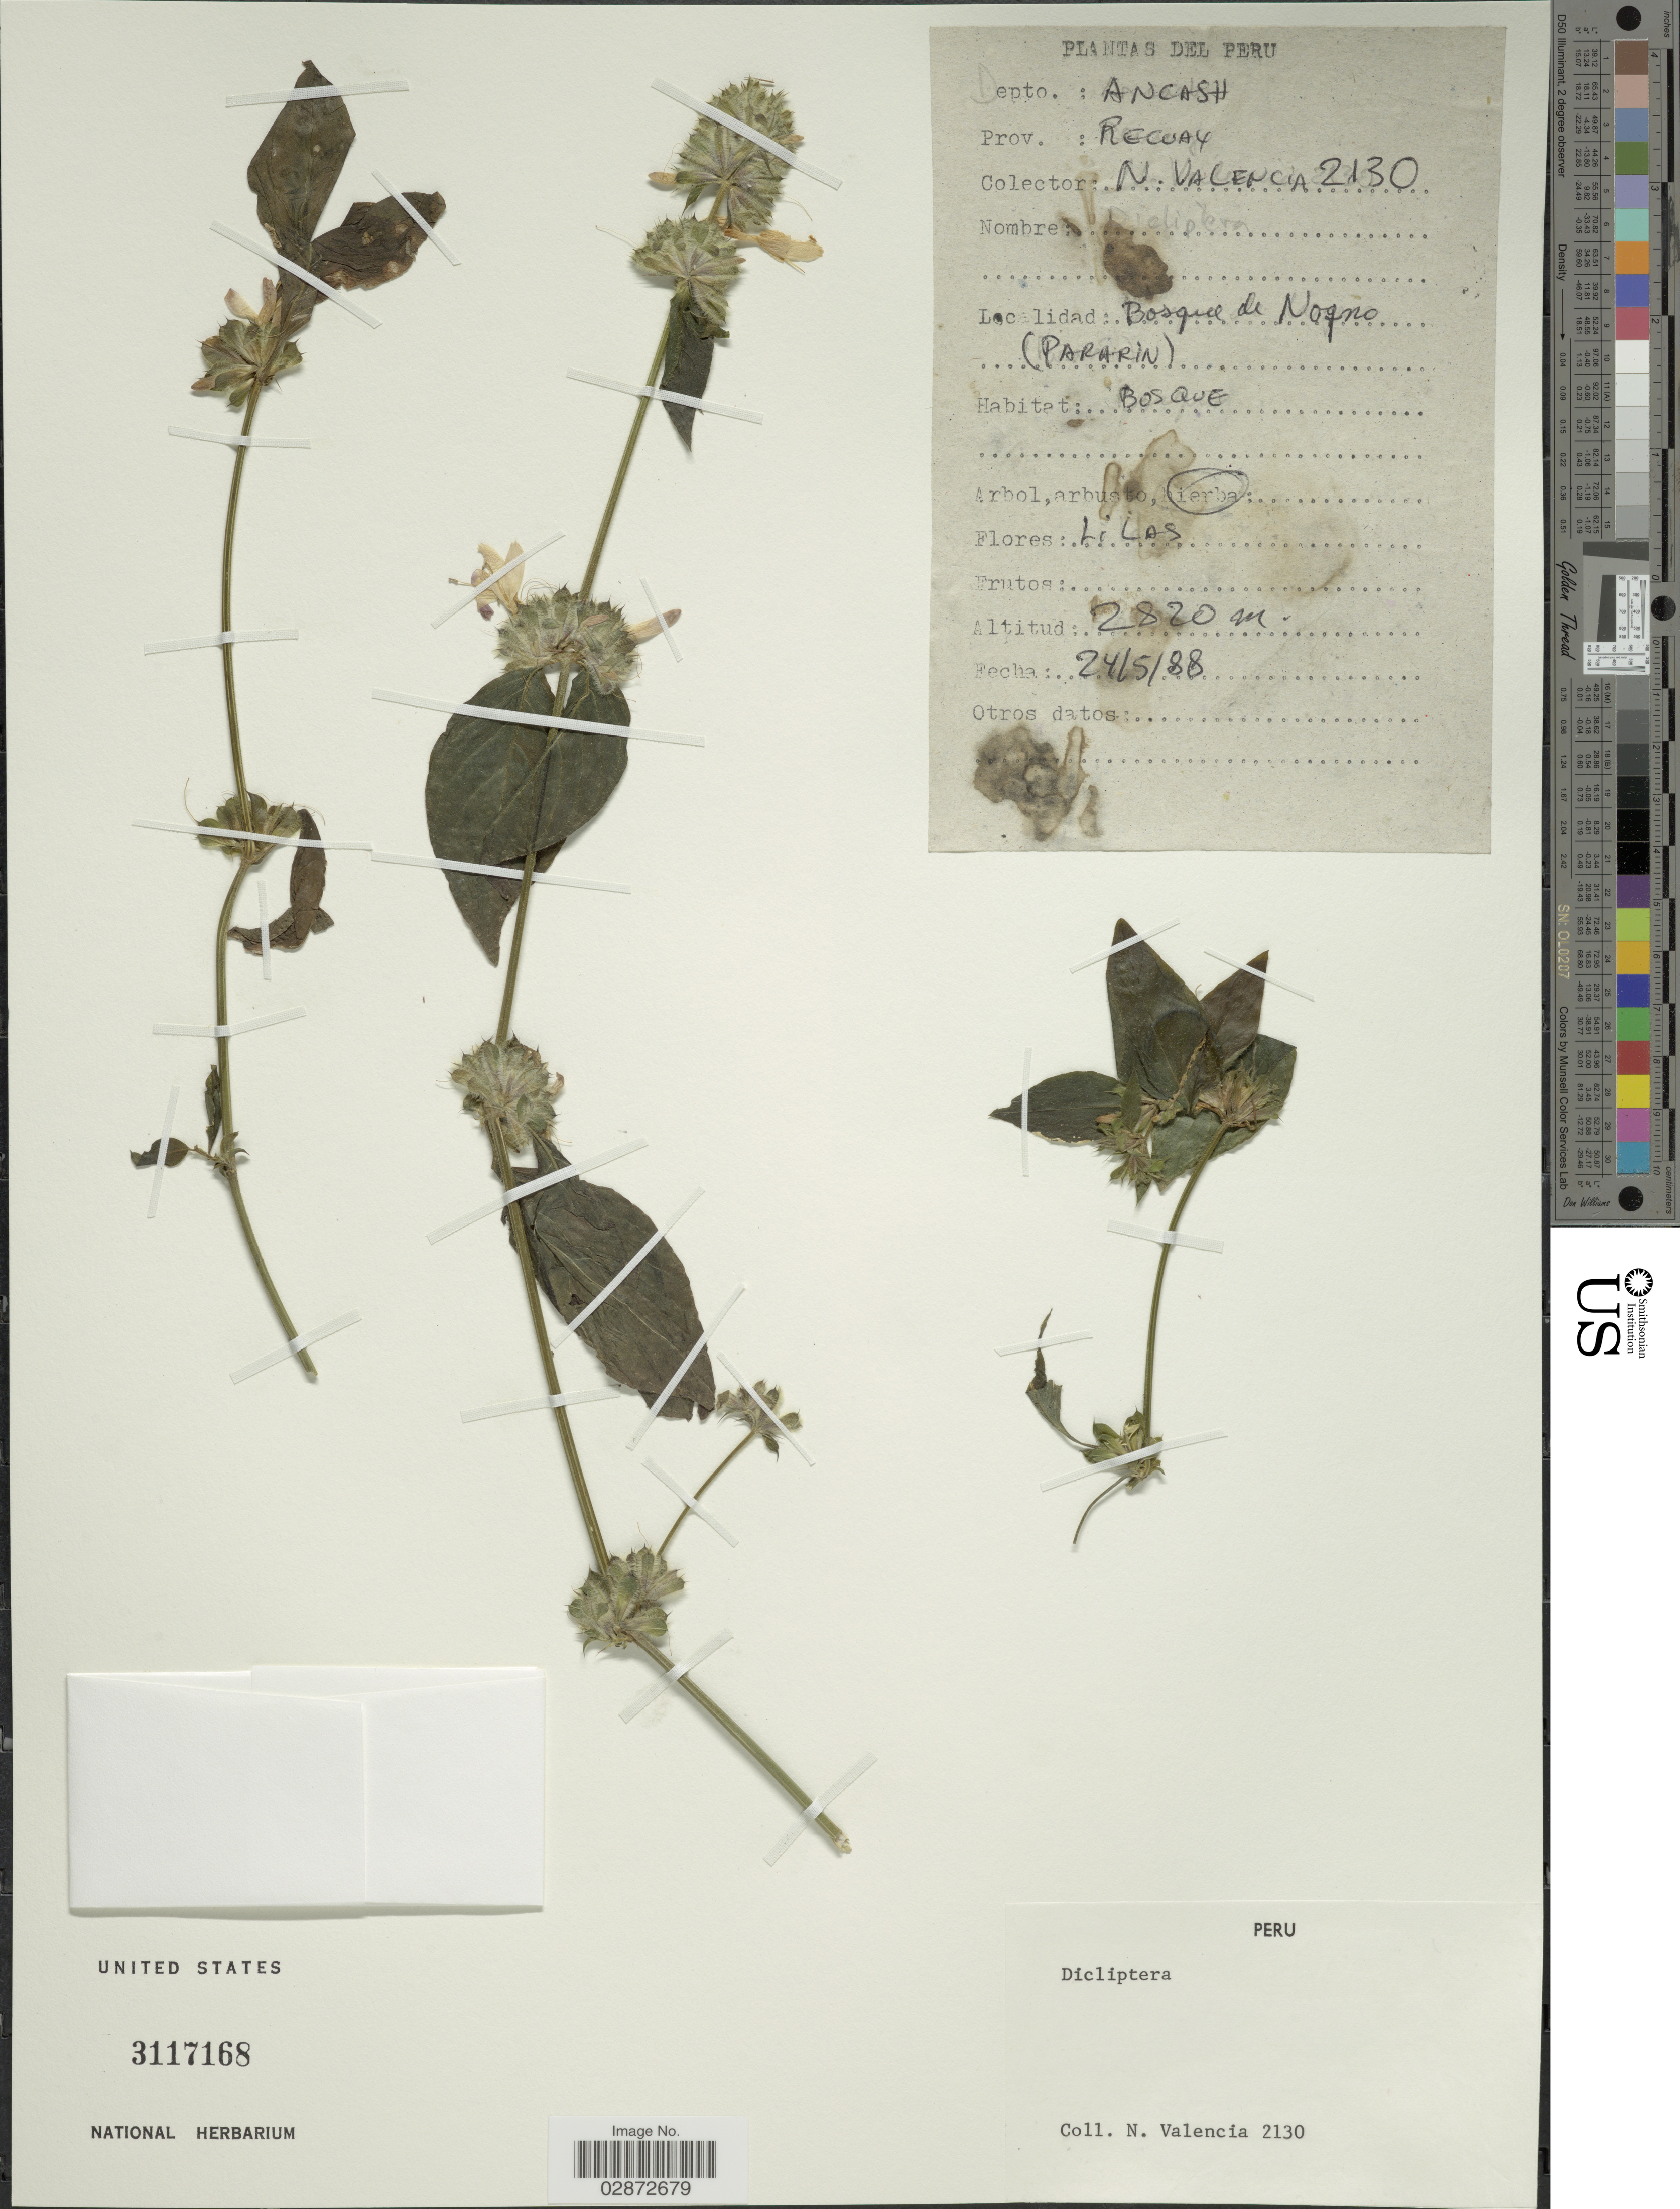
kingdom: Plantae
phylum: Tracheophyta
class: Magnoliopsida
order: Lamiales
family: Acanthaceae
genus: Dicliptera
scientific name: Dicliptera sp.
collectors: N. Valencia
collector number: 2130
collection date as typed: Transcribed d/m/y: 24/5/88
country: Peru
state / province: Ancash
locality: Depto.: Ancash. Prov.: Recuay. Bosque de Nogno (Pararin).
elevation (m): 2820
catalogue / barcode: US 3117168